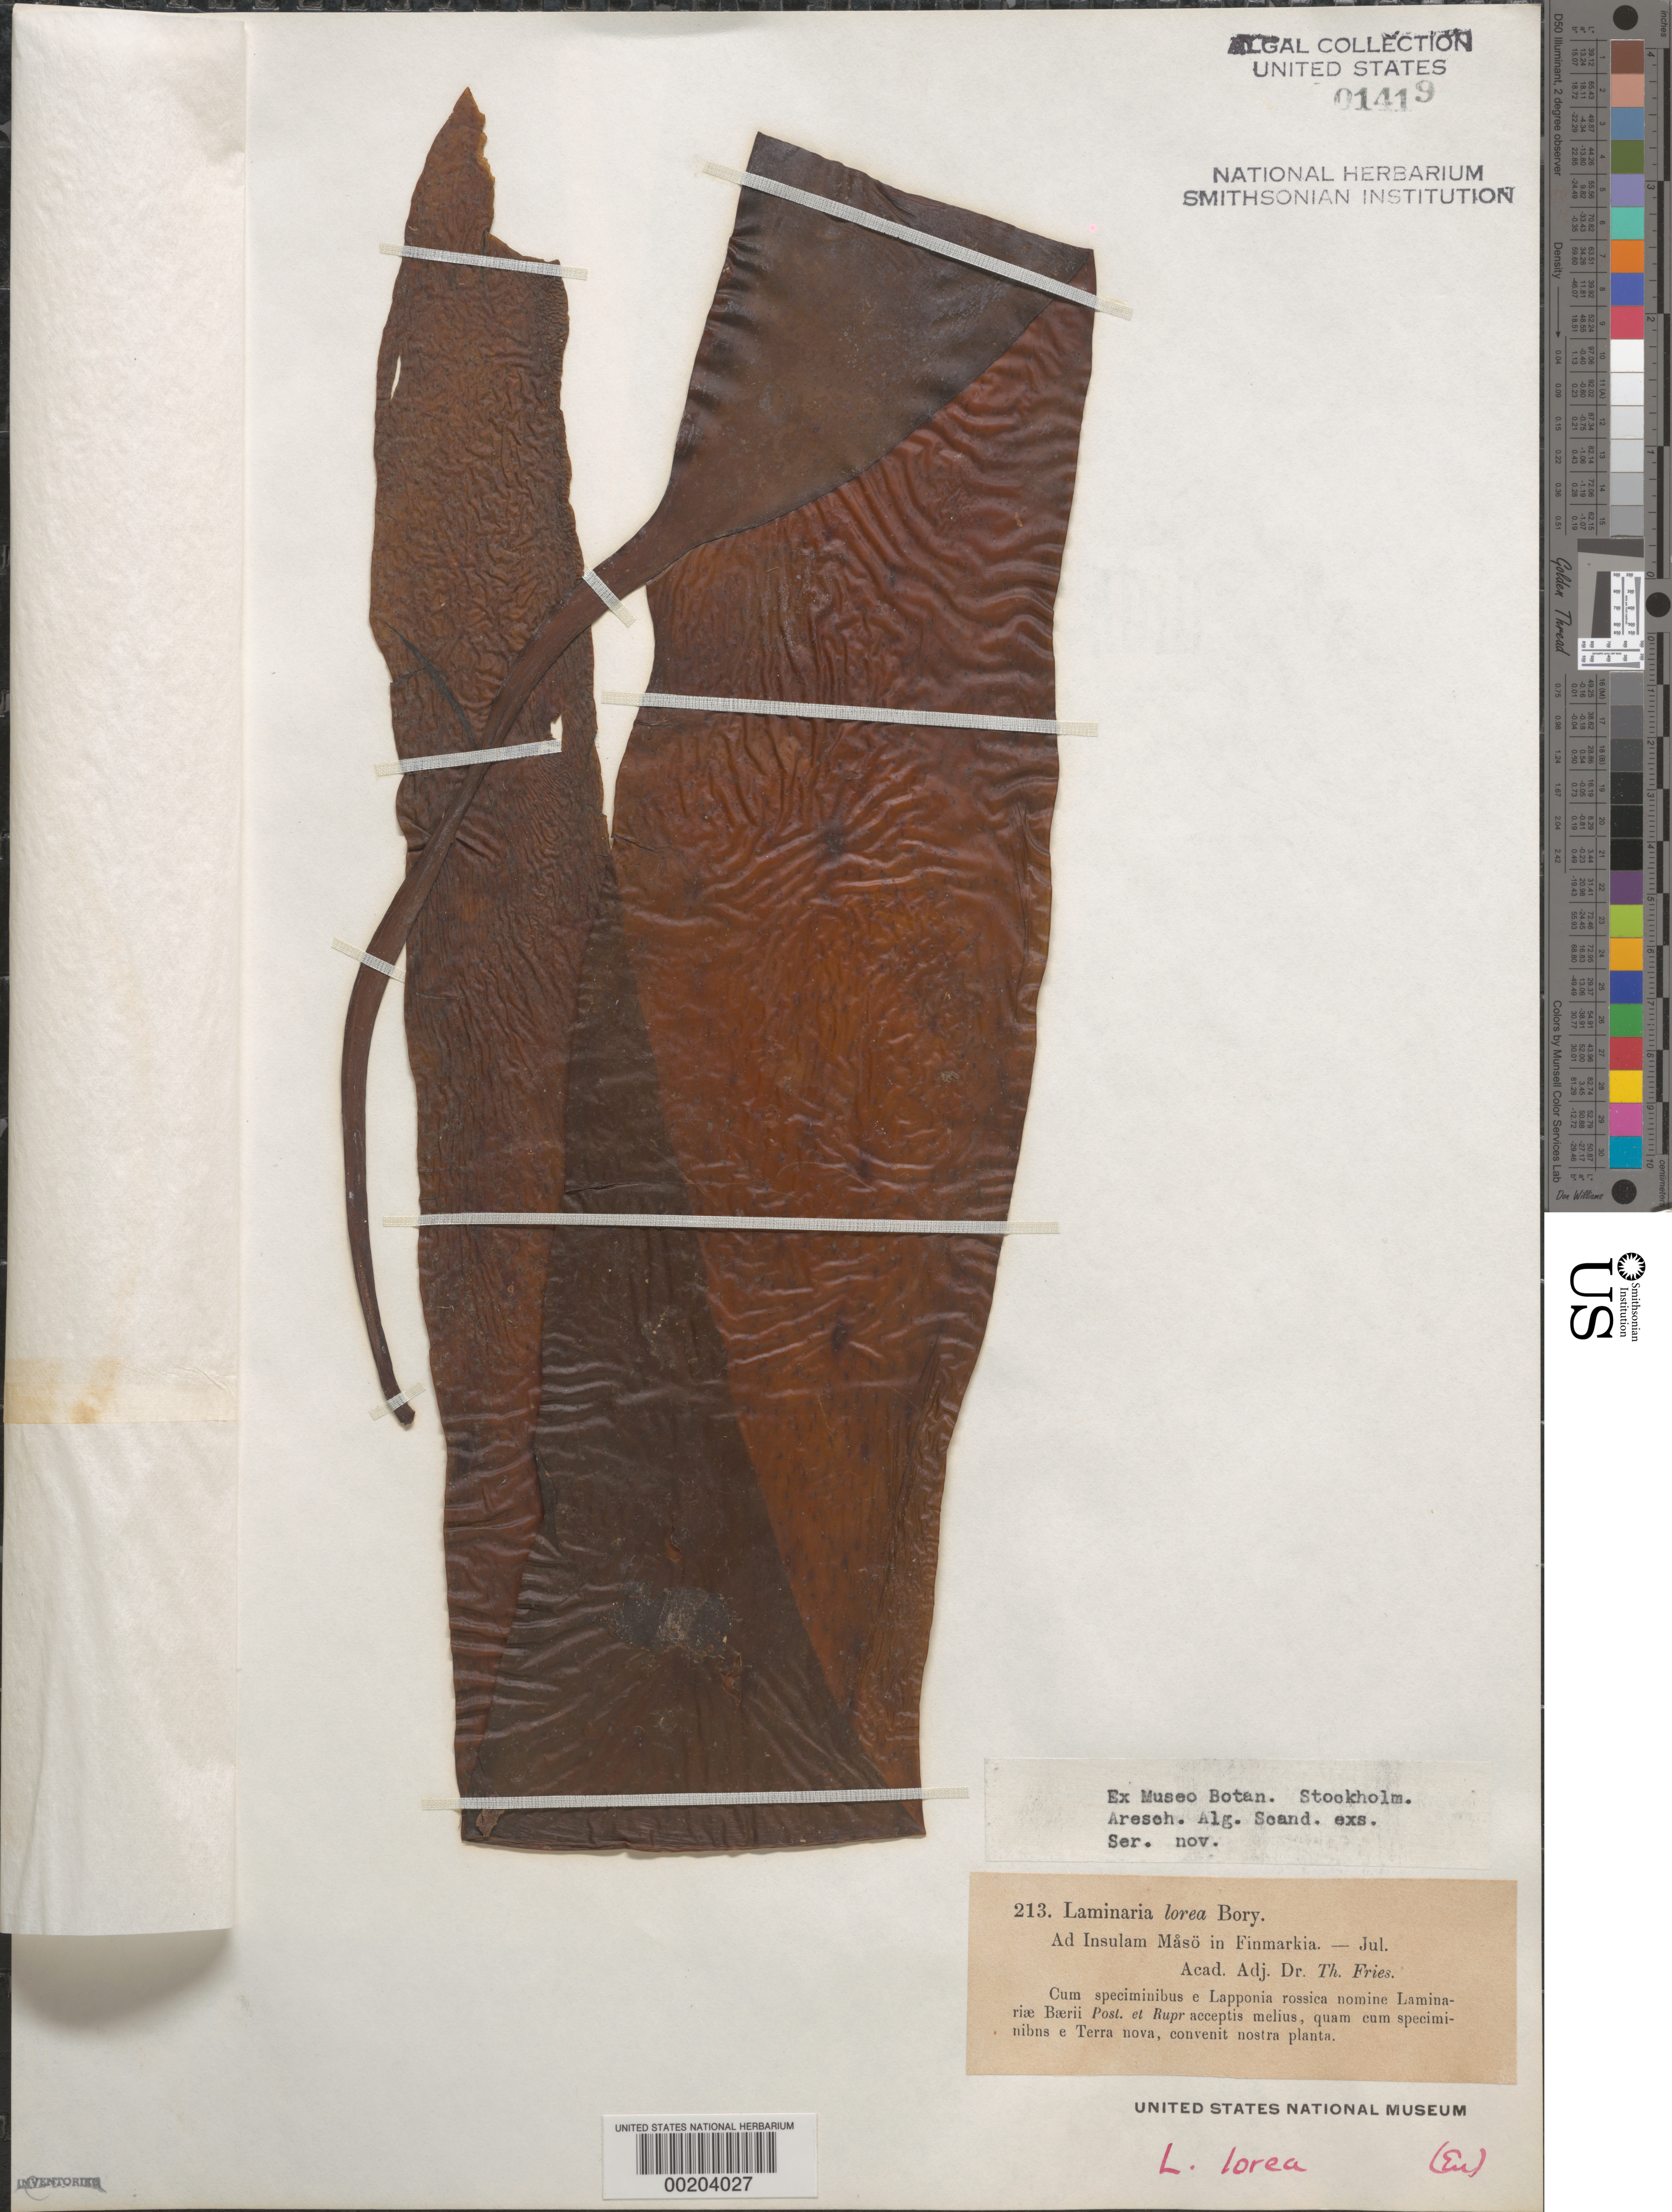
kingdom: Chromista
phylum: Foraminifera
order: Astrorhizida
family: Hyperamminidae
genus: Saccorhiza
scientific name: Saccorhiza dermatodea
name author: (Bach. Pyl.) J. Agardh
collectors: T. Fries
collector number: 213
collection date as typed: Jul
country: Norway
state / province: Finnmark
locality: Maaso (maso)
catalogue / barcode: US 1419